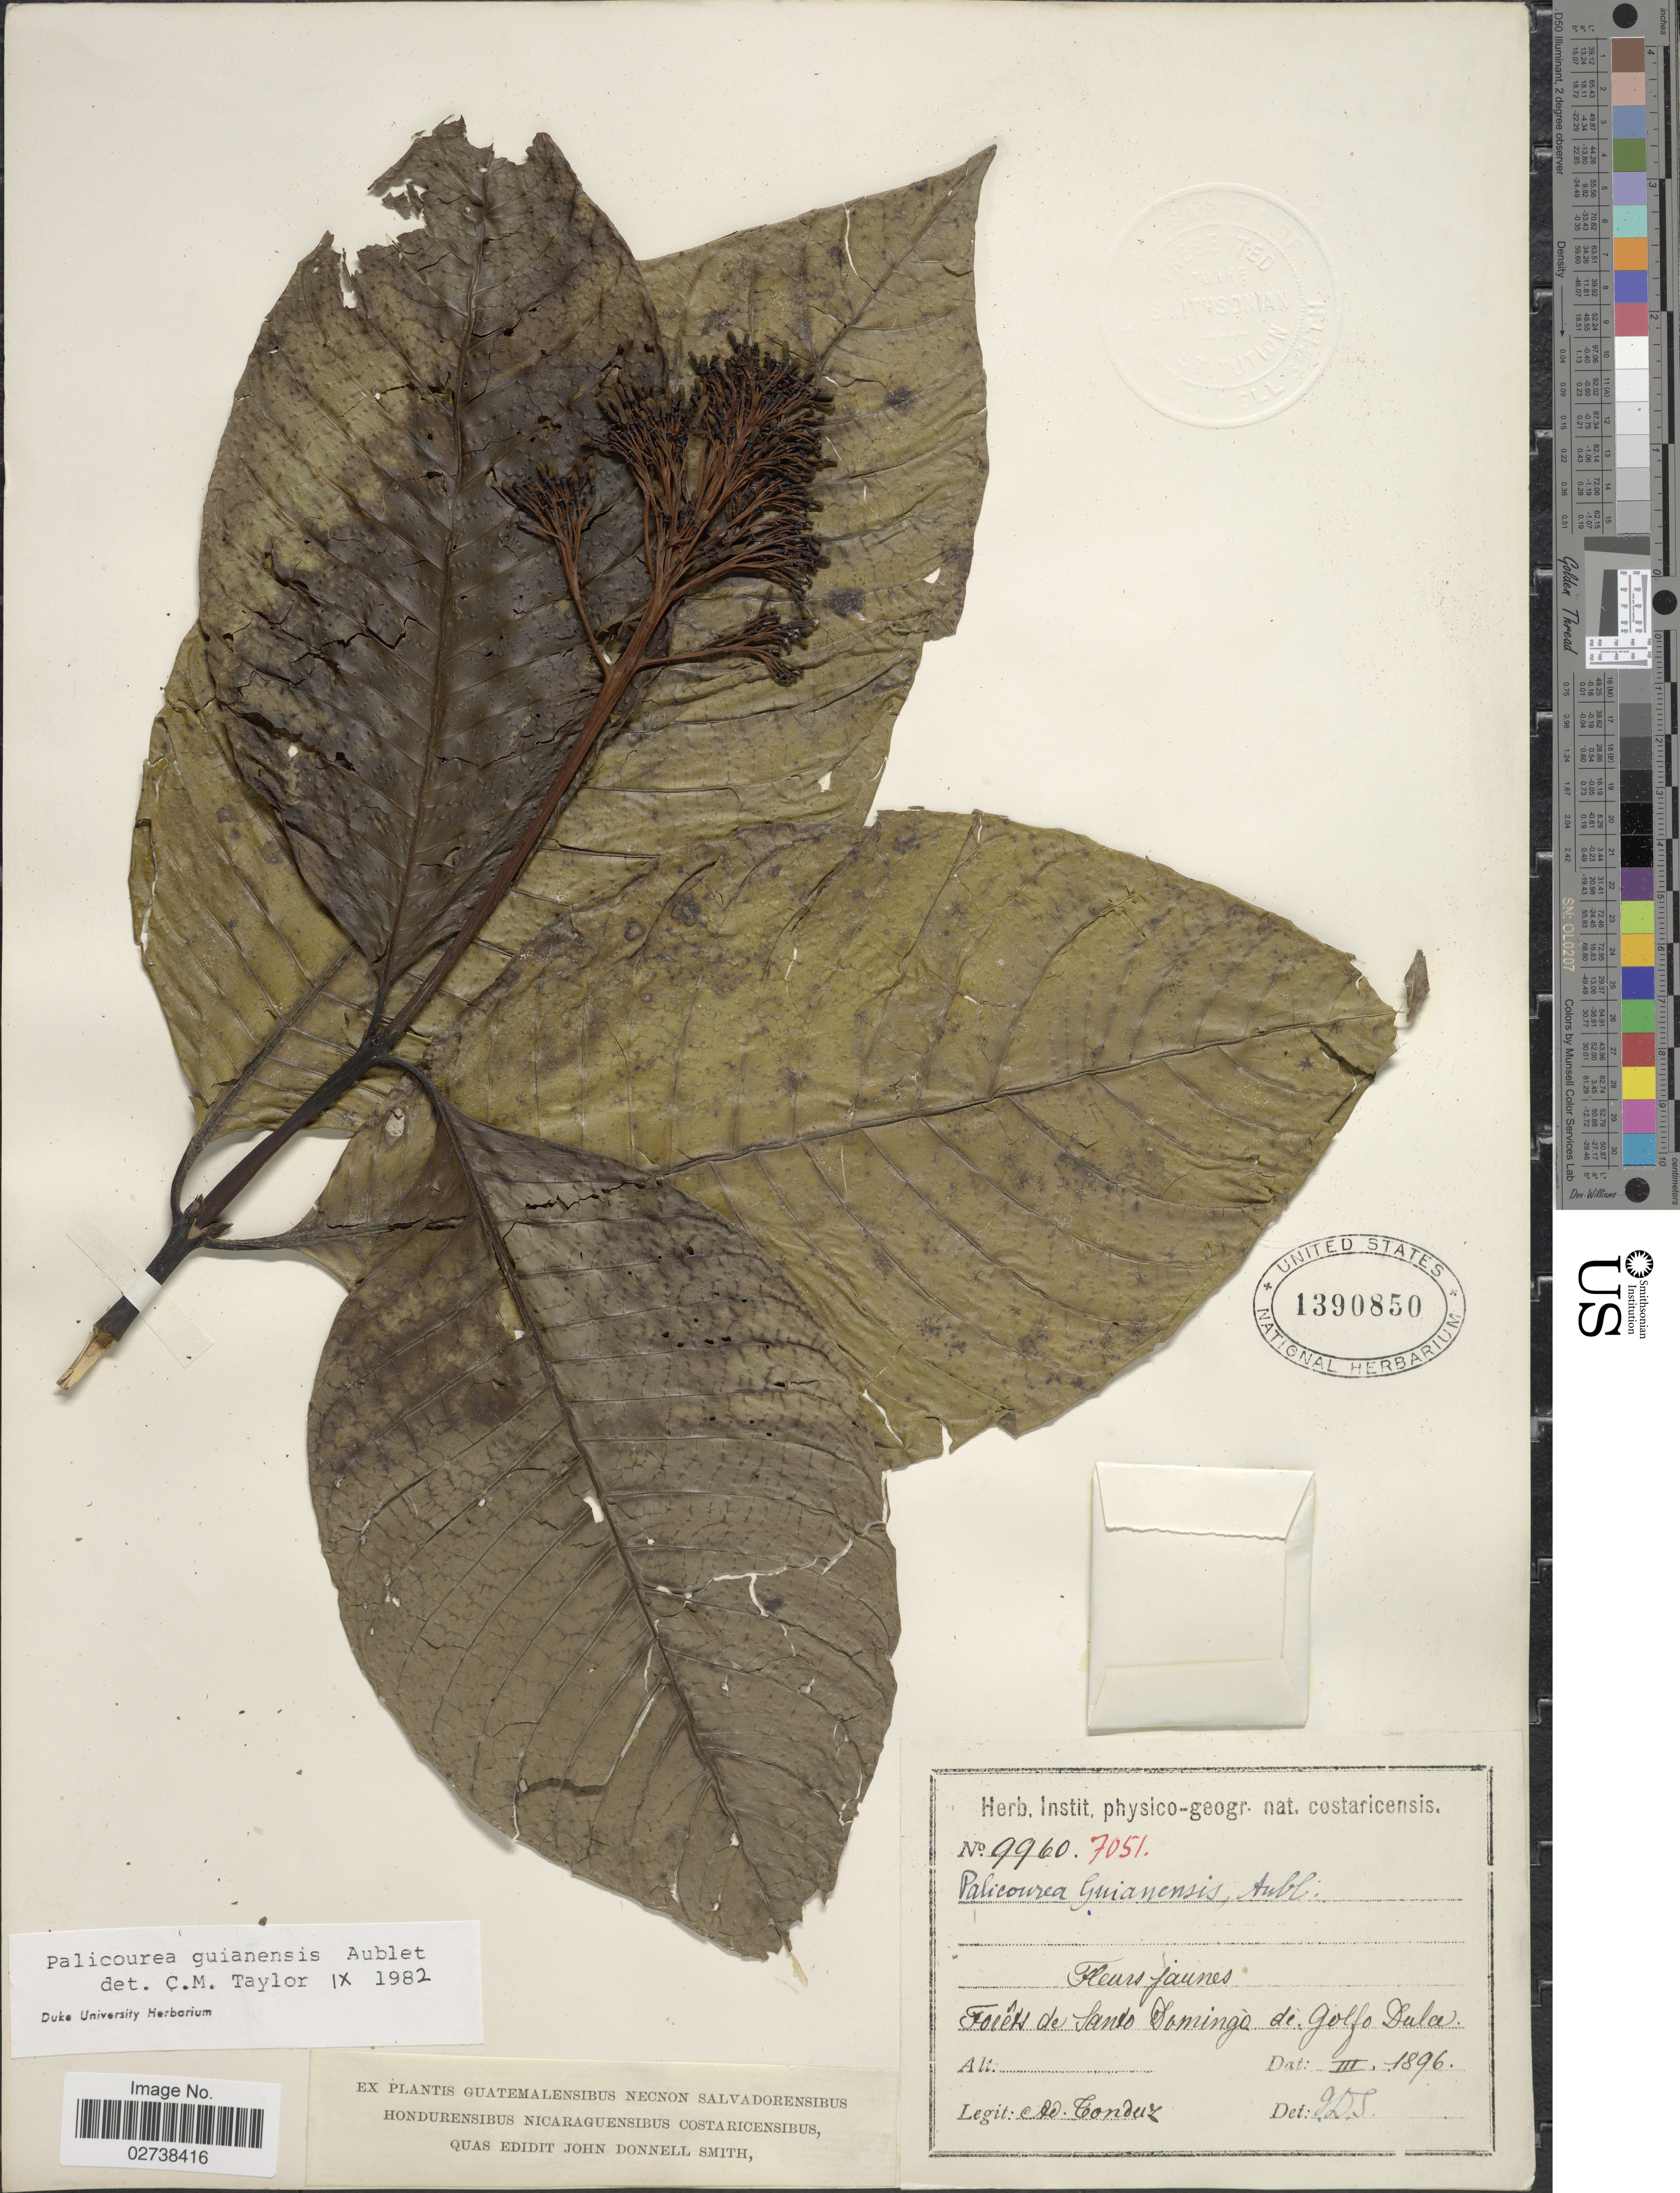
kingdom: Plantae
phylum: Tracheophyta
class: Magnoliopsida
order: Gentianales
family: Rubiaceae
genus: Palicourea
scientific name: Palicourea guianensis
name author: Aubl.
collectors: A. Tonduz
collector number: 9960/7051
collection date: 1896-03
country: Costa Rica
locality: Forets de Santo Domingo de Golfo Dulce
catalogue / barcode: US 1390850